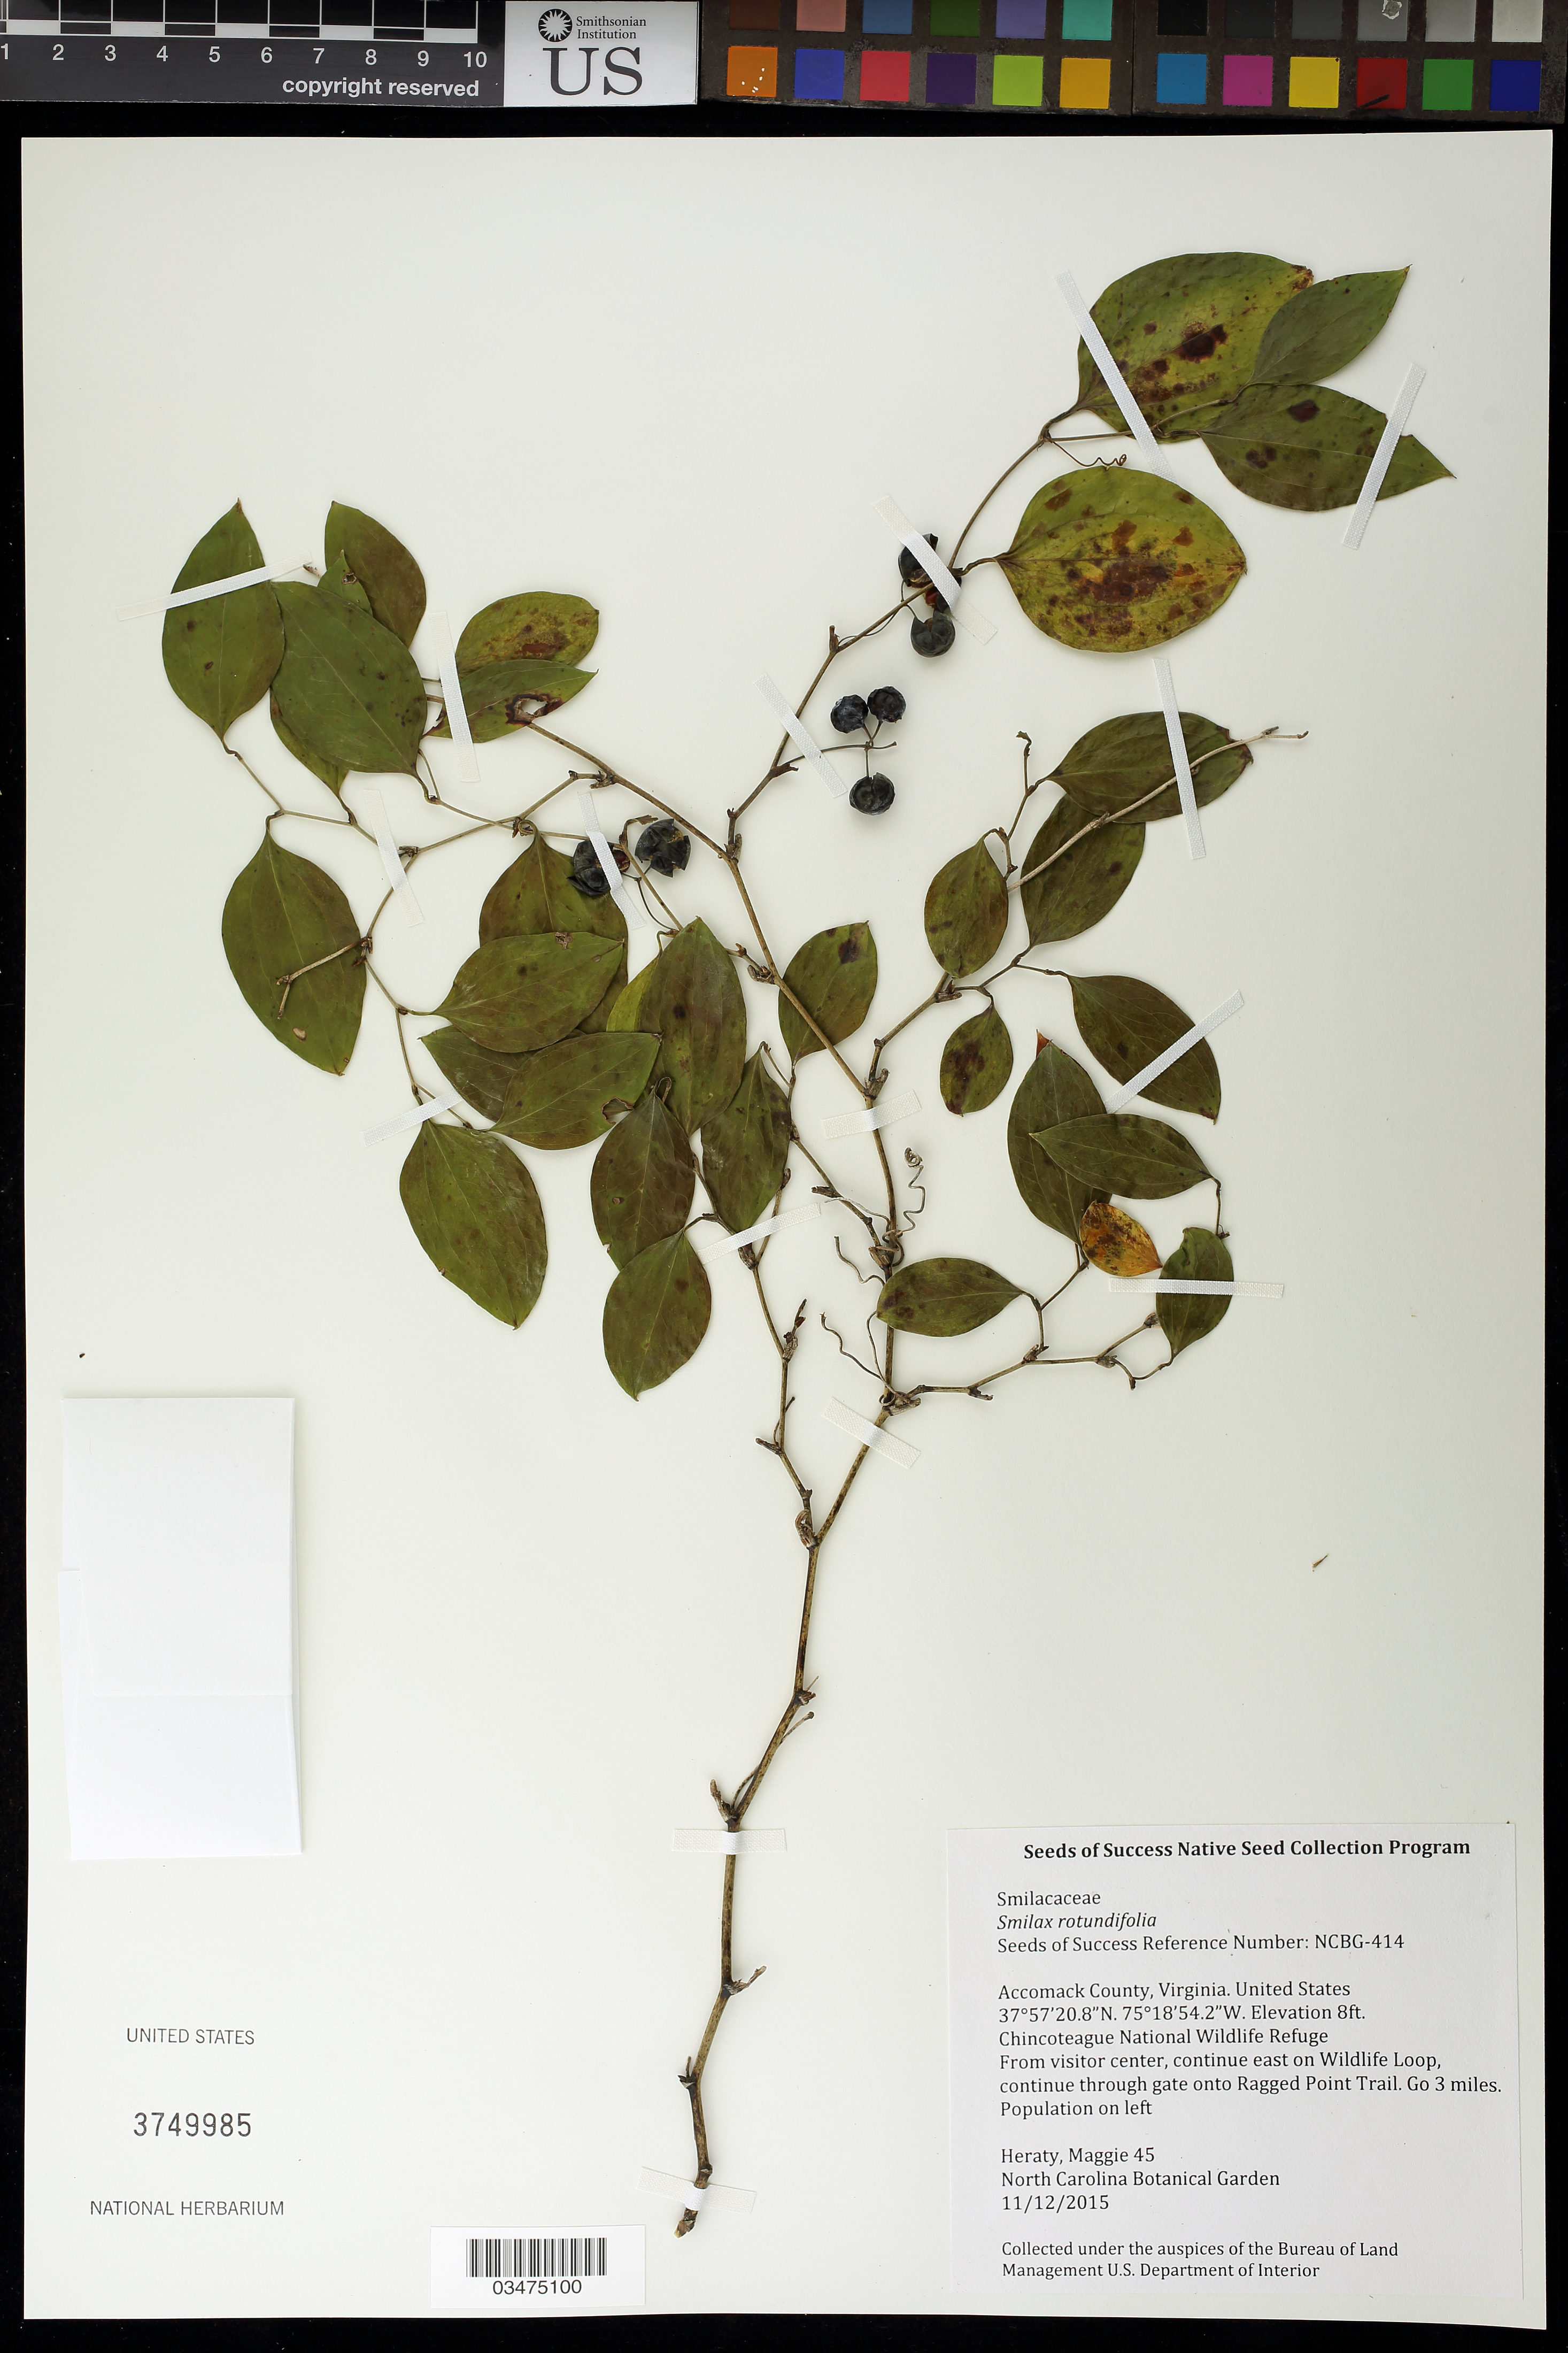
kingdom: Plantae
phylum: Tracheophyta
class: Liliopsida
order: Liliales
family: Smilacaceae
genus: Smilax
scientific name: Smilax rotundifolia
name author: L.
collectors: M. Heraty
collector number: NCBG-414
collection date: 2015-11-12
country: United States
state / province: Virginia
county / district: Accomack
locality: Chincoteague National Wildlife Refuge. Ragget Point Trail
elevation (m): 2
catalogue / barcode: US 3749985